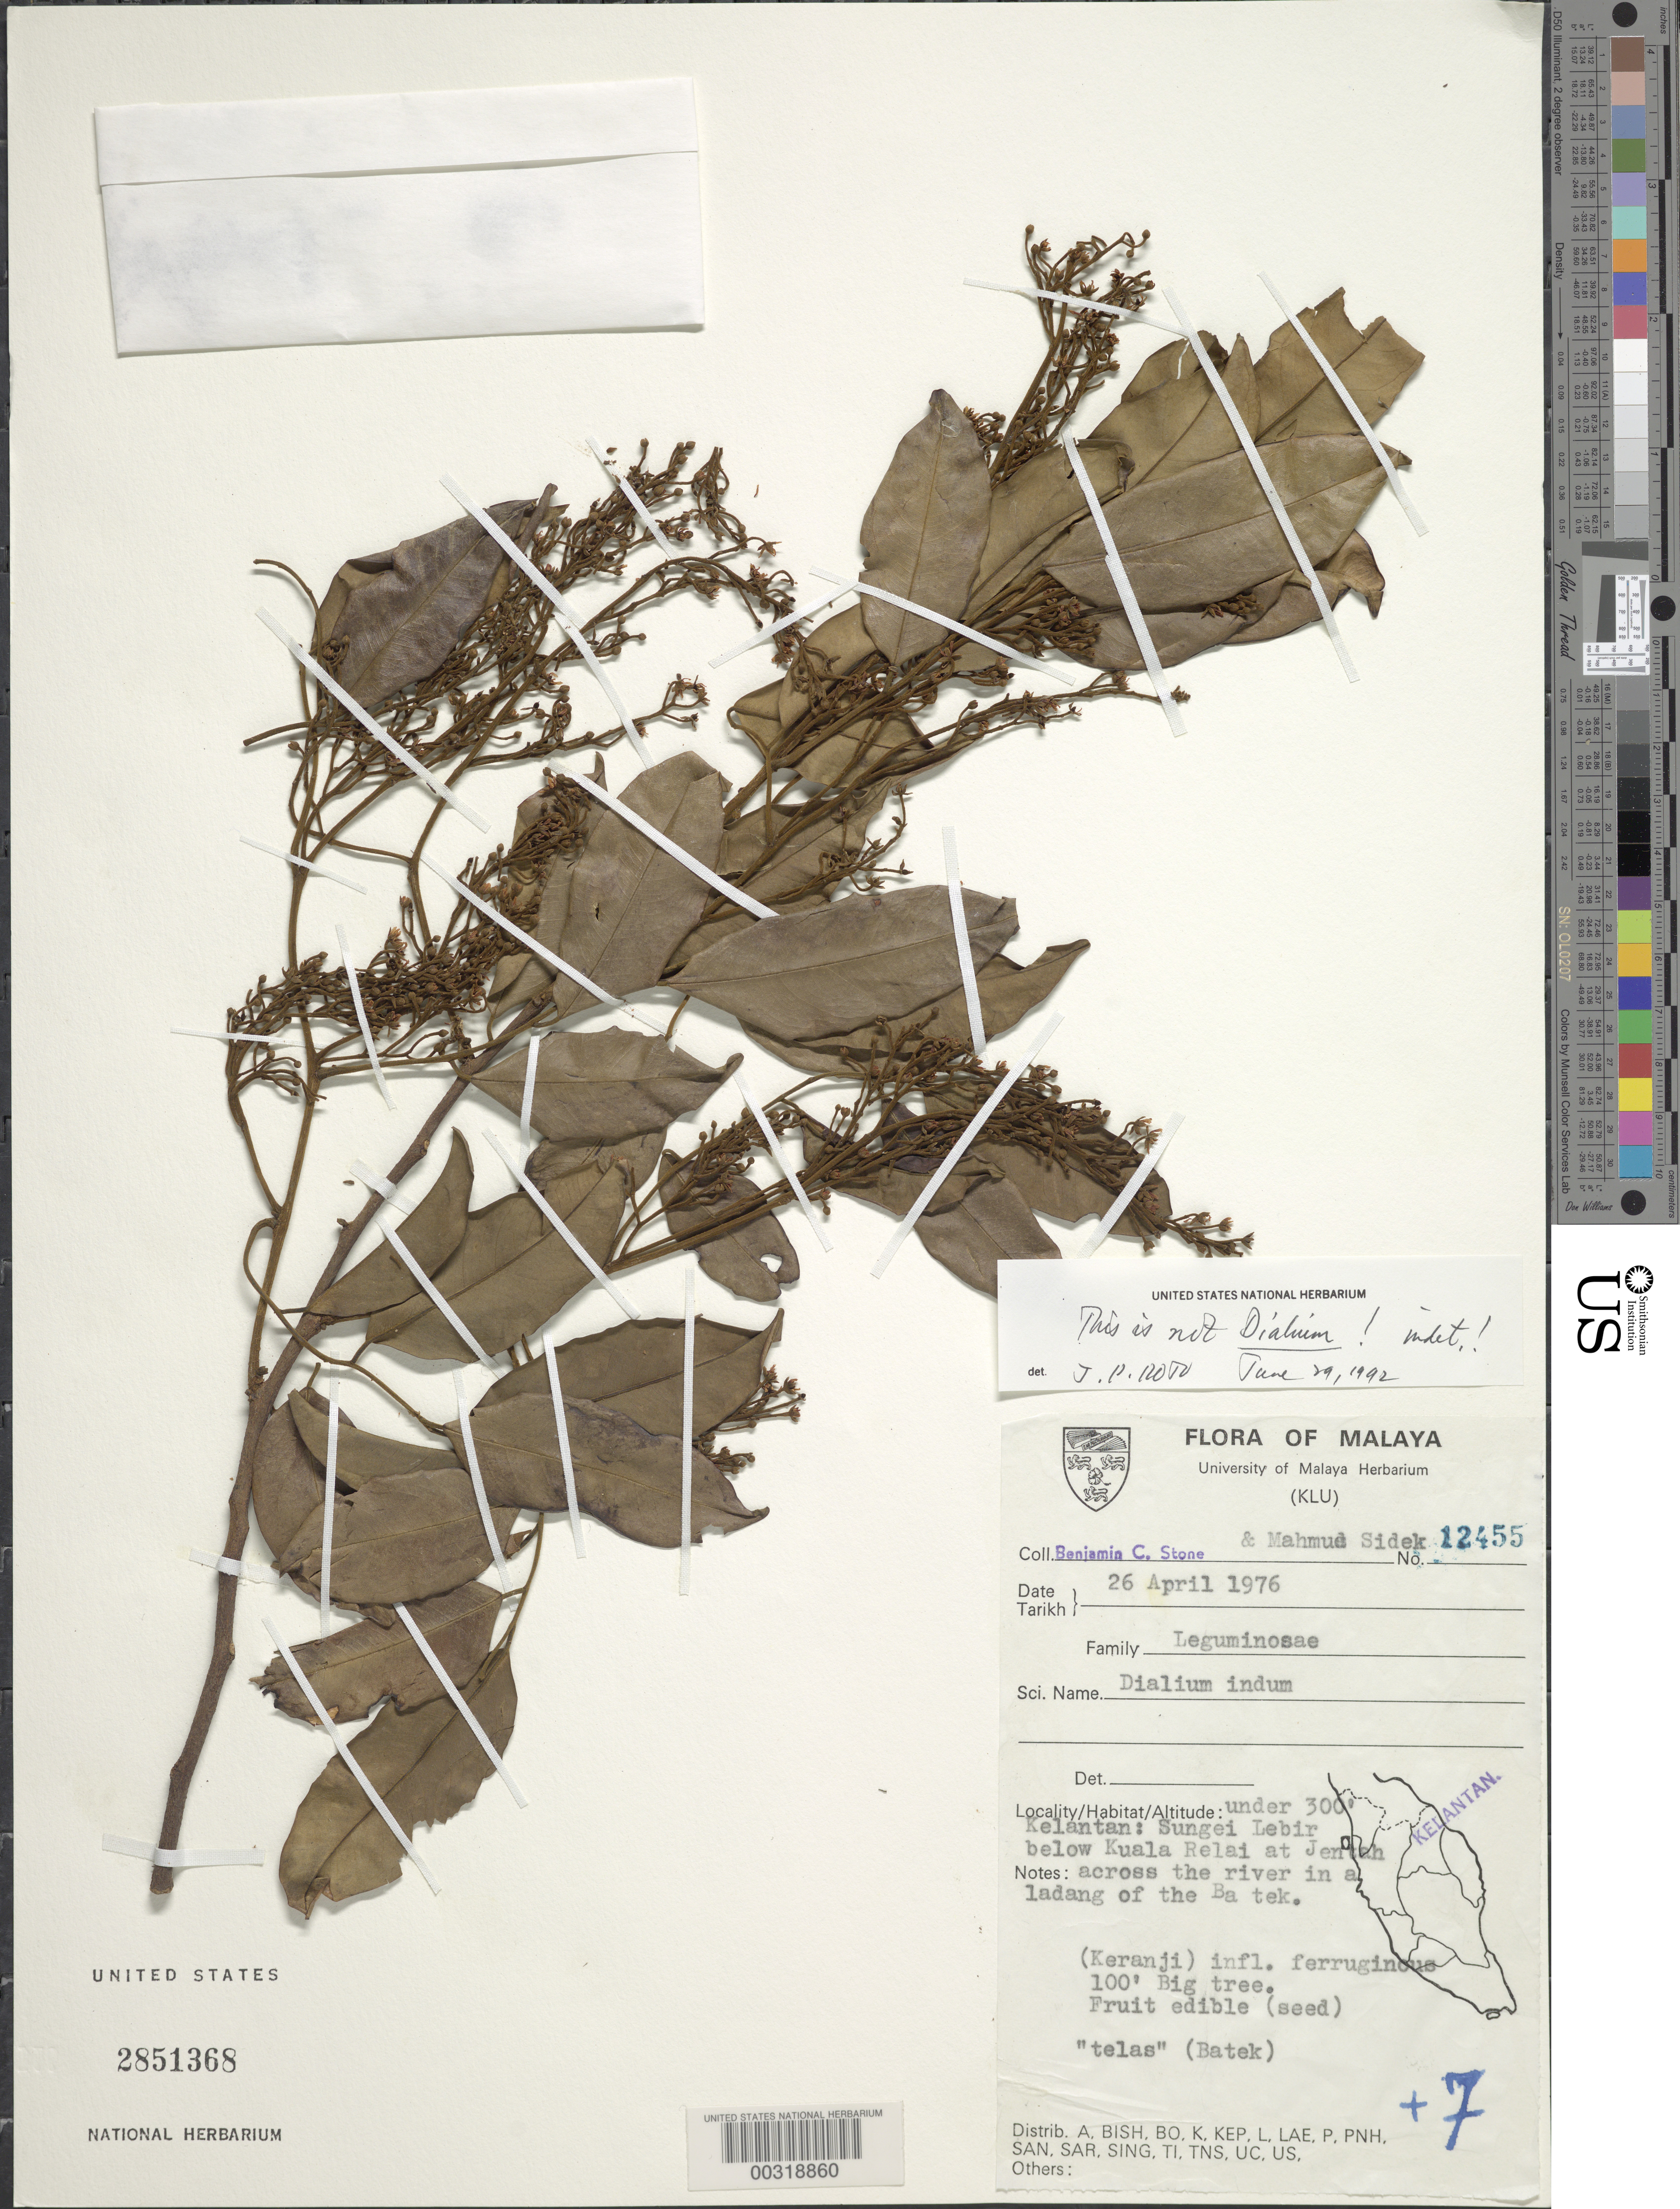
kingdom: Plantae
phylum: Tracheophyta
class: Magnoliopsida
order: Fabales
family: Fabaceae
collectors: B. C. Stone & M. Sidek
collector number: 12455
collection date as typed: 26 Apr 1976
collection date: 1976-04-26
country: Malaysia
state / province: Kelantan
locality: Sungei Lebir below Kuala Relai at Jentah, across the river in a ladang of the Ba Tek.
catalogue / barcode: US 2851368